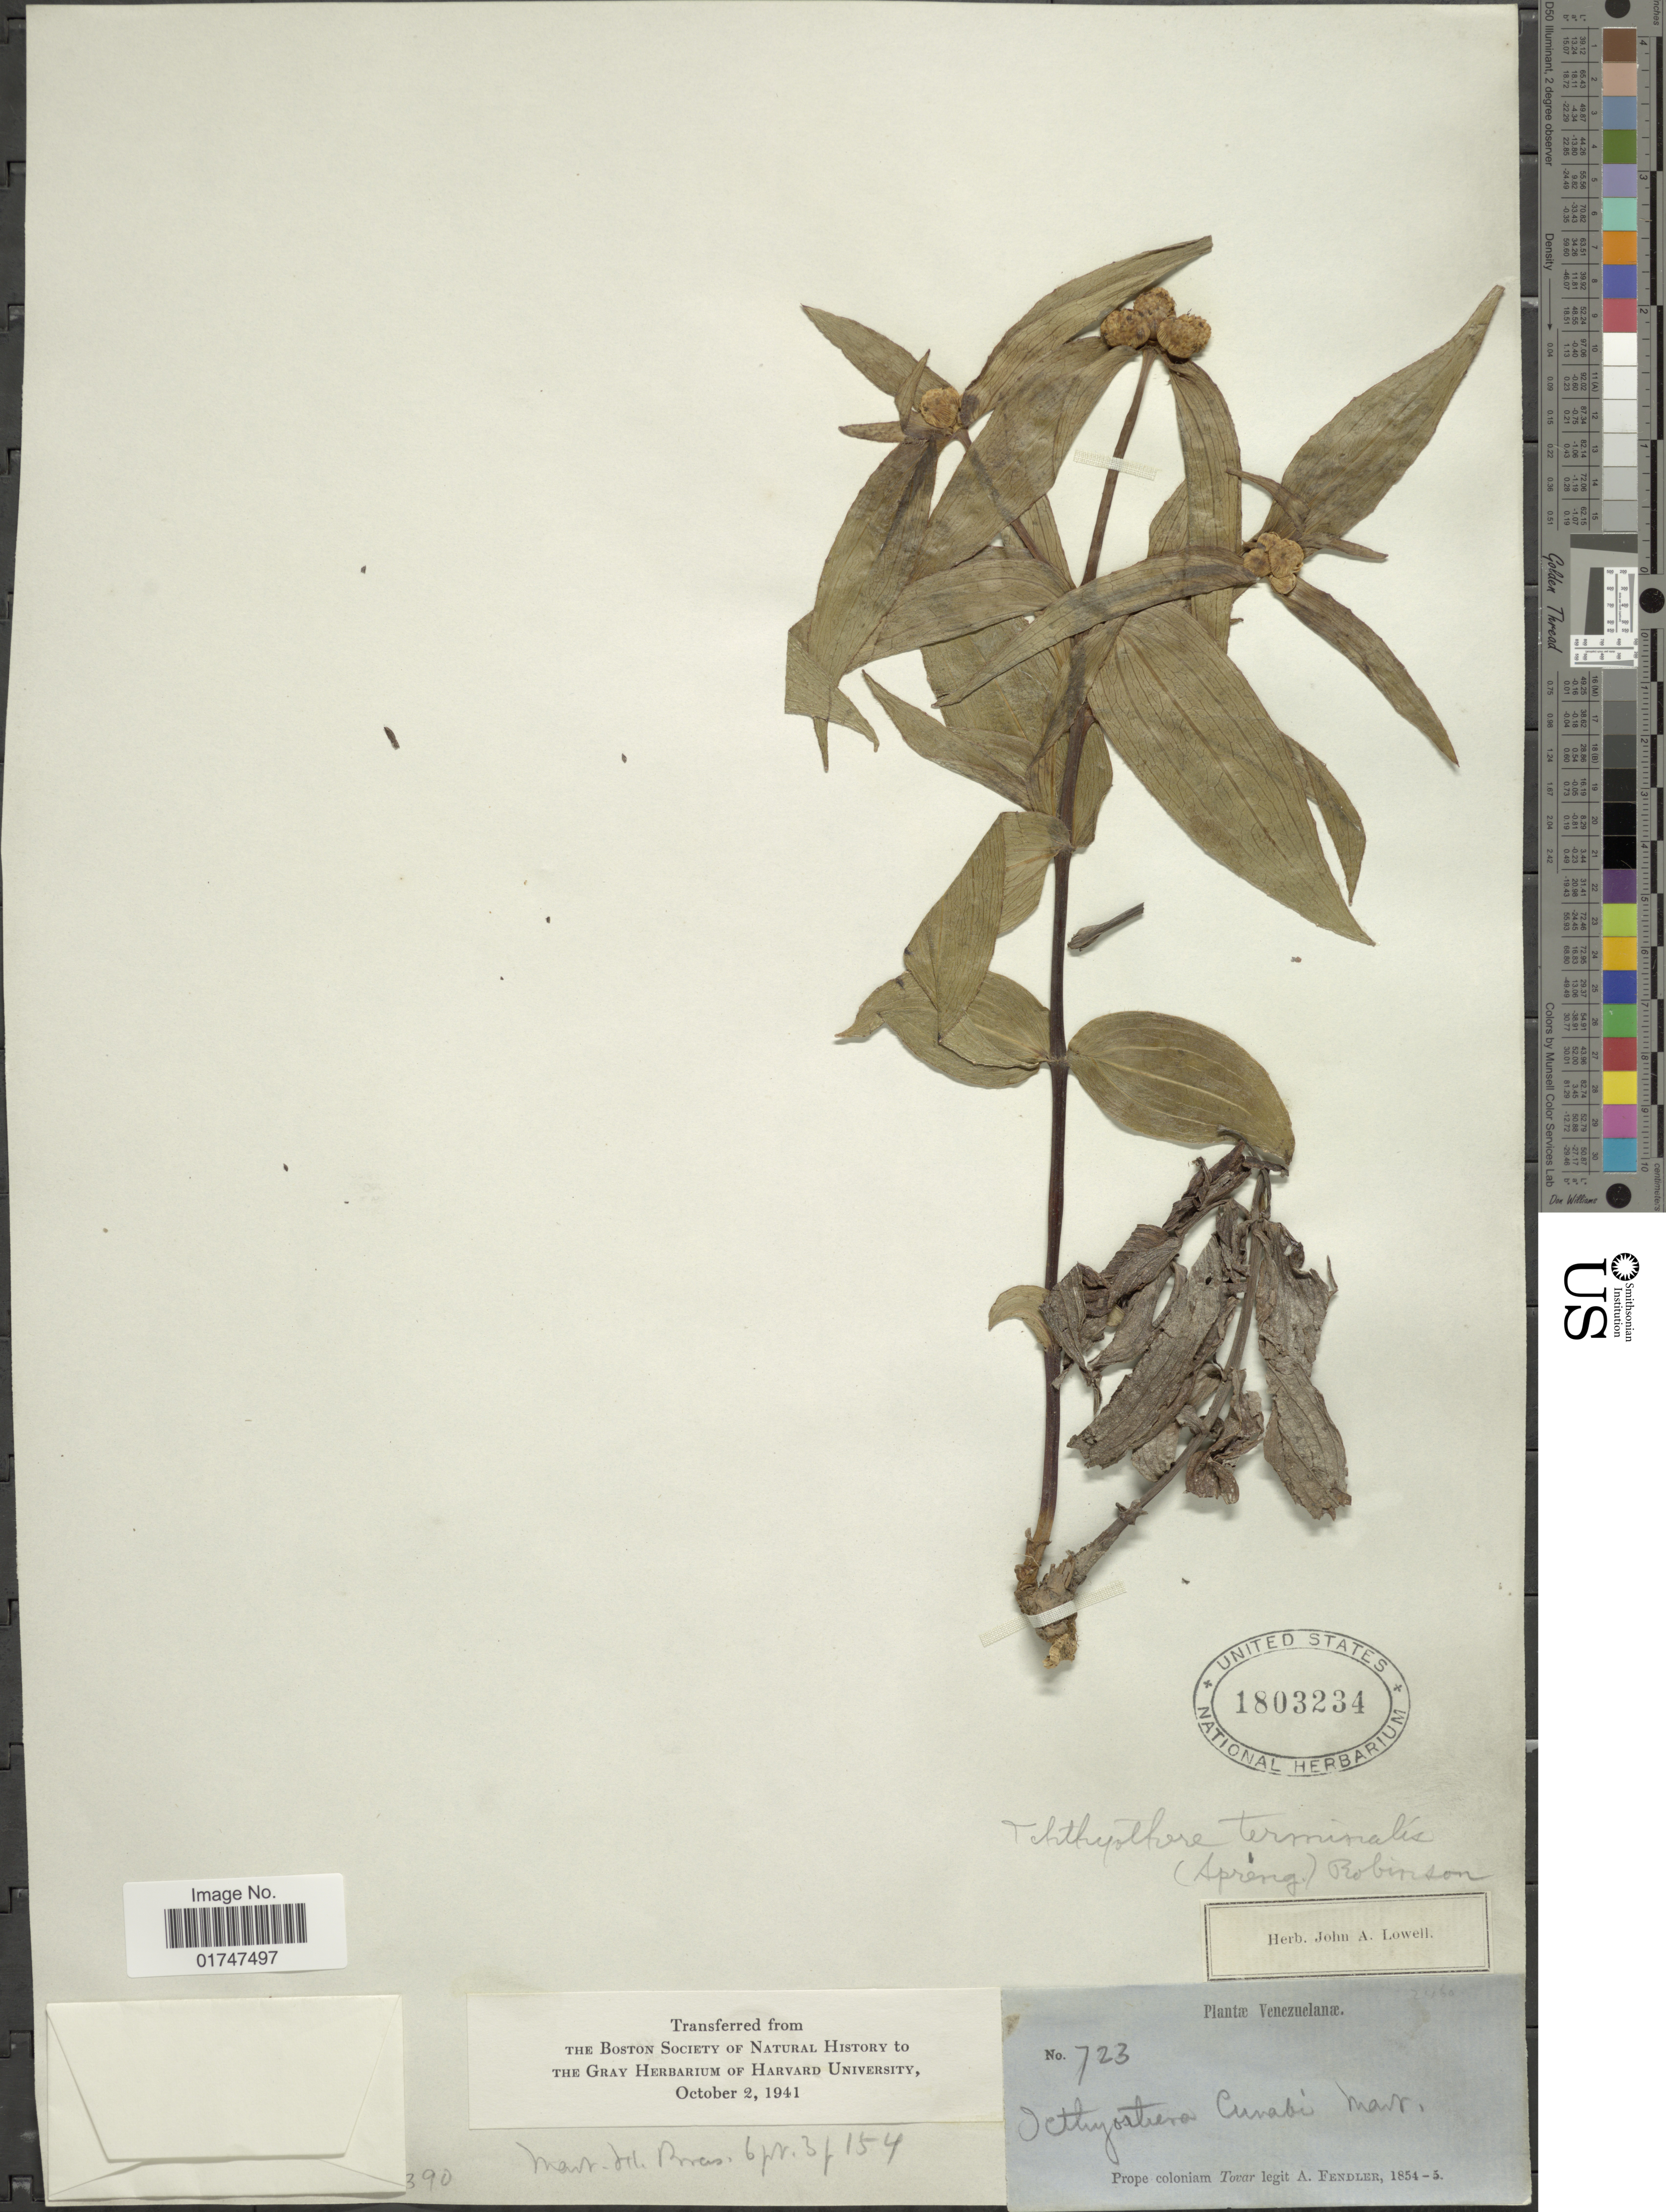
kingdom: Plantae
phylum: Tracheophyta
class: Magnoliopsida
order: Asterales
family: Asteraceae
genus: Ichthyothere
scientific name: Ichthyothere terminalis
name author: (Spreng.) S.F. Blake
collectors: A. Fendler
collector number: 723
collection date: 1854/1855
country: Venezuela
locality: Prope coloniam Tovar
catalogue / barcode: US 1803234